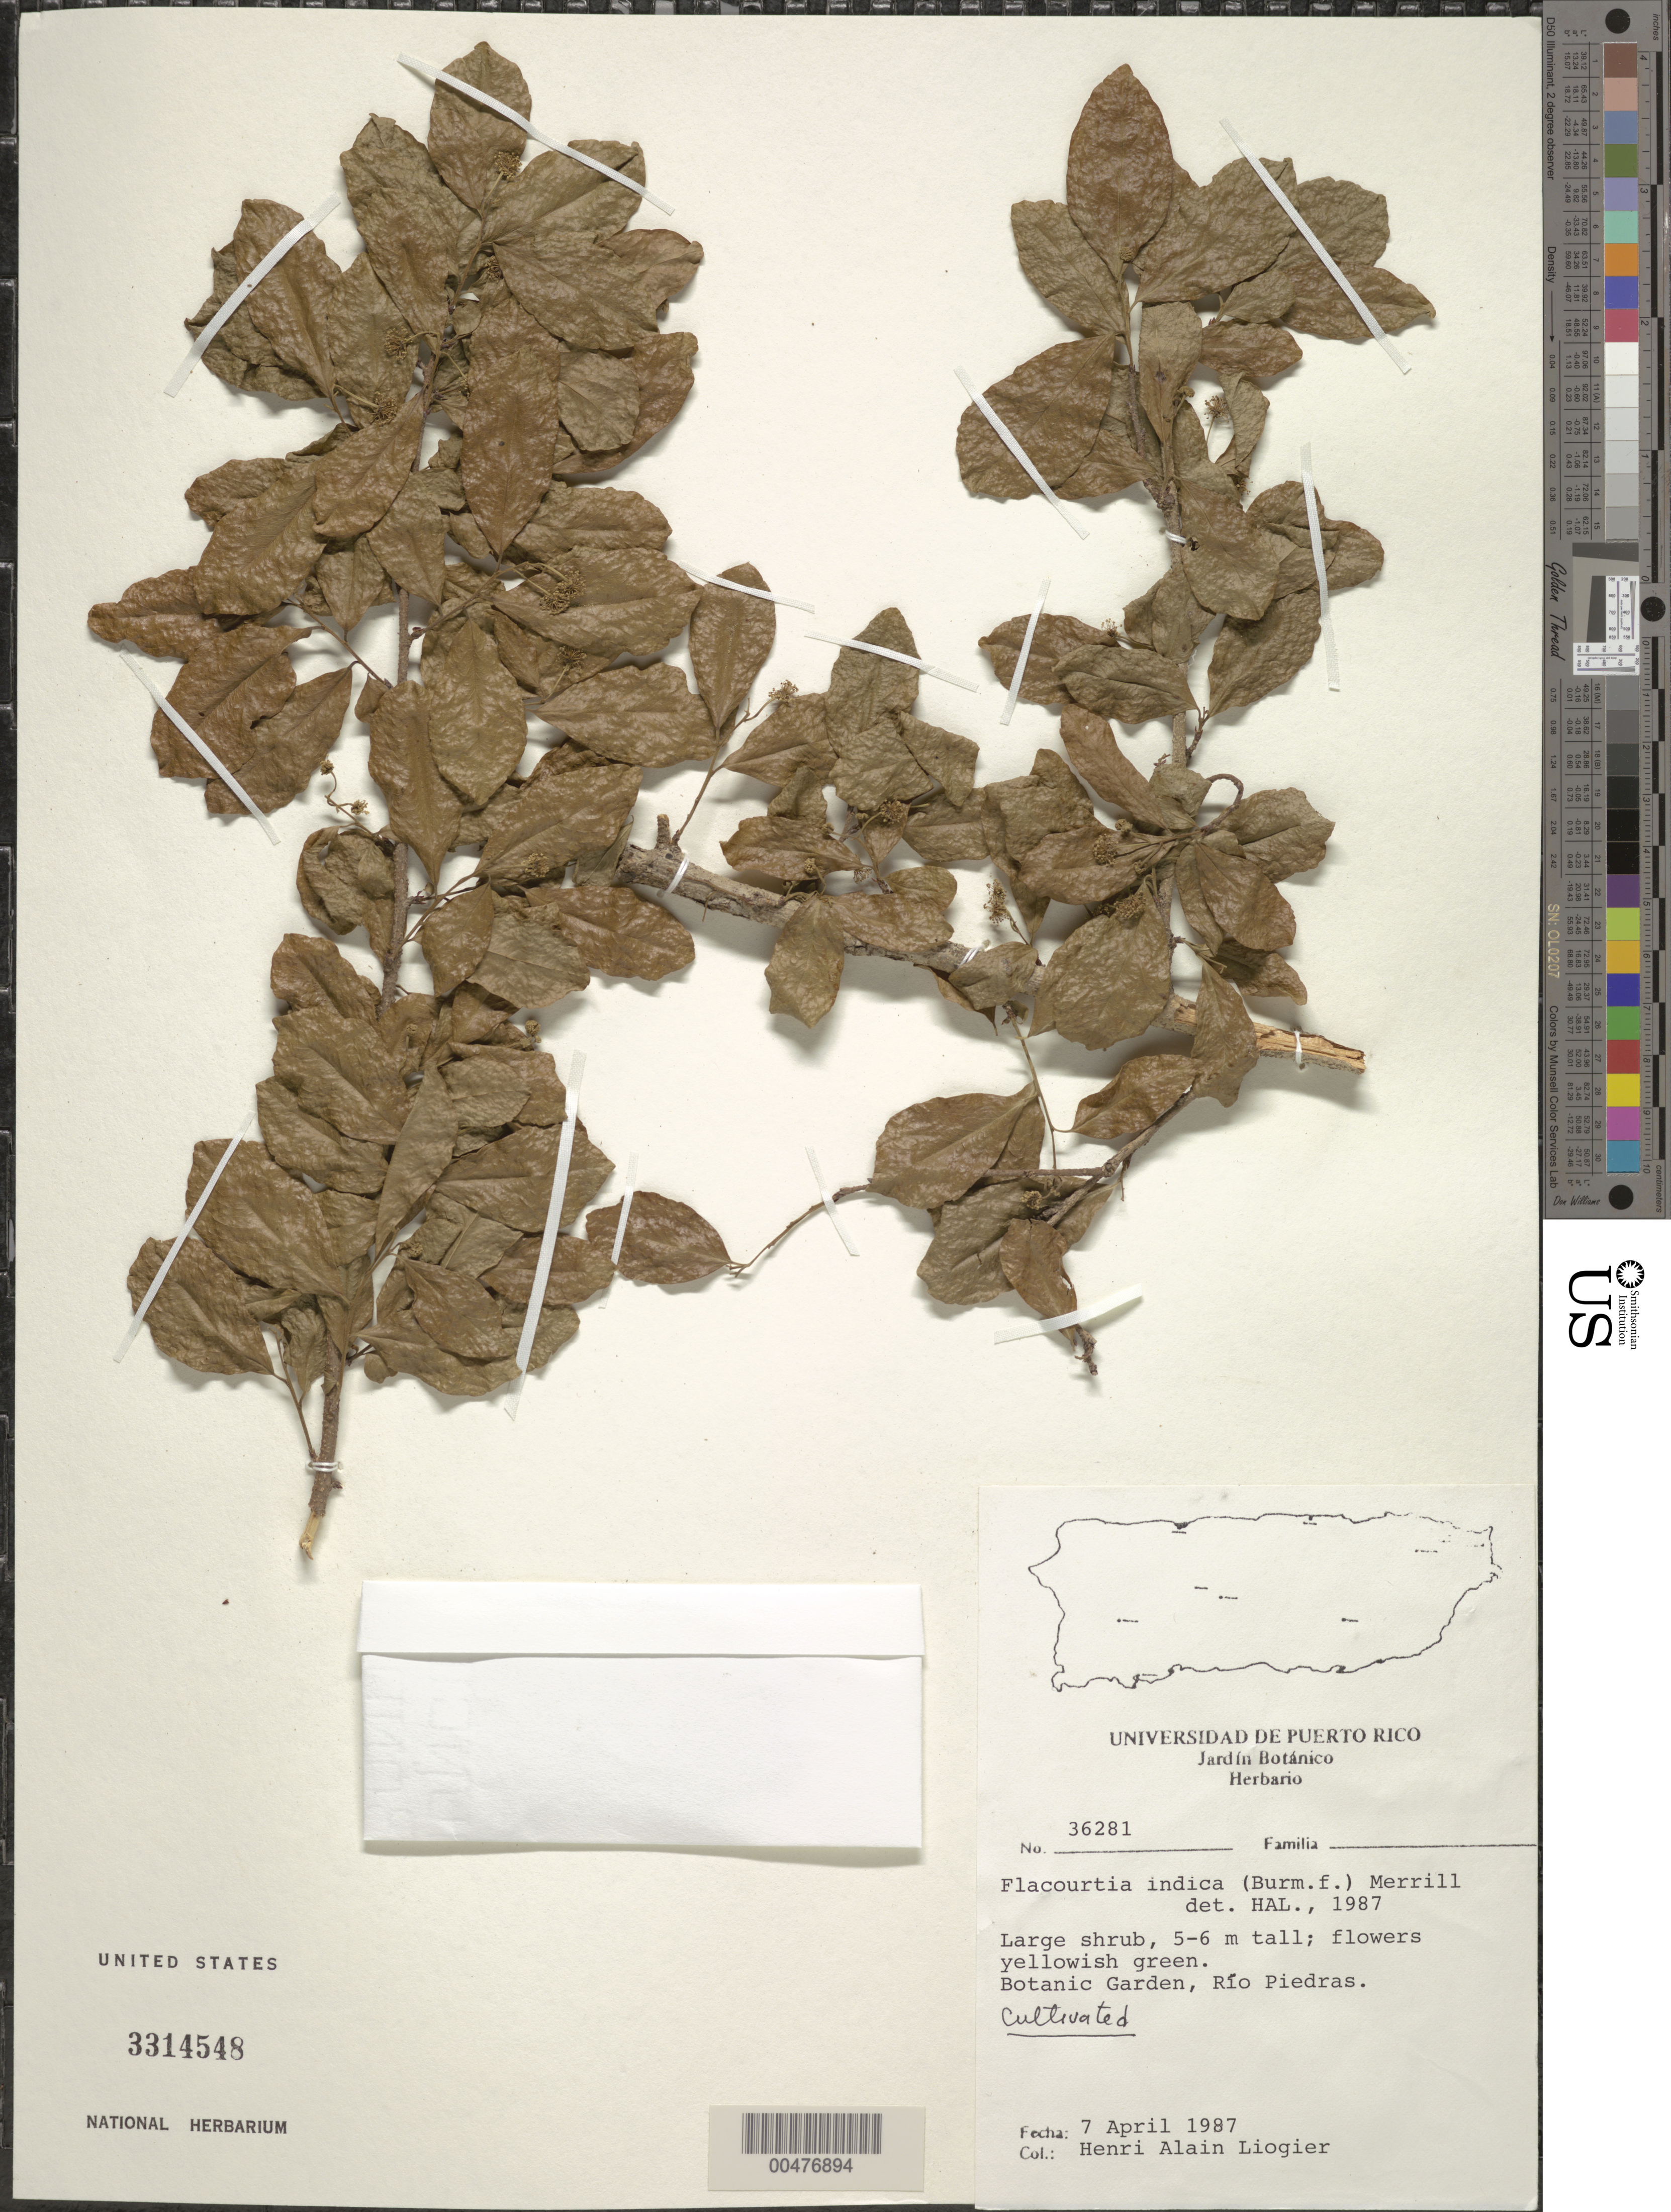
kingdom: Plantae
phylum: Tracheophyta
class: Magnoliopsida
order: Malpighiales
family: Salicaceae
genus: Flacourtia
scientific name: Flacourtia indica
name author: (Burm. f.) Merr.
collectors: A. H. Liogier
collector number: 36281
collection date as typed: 07 Apr 1987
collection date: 1987-04-07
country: Puerto Rico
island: Greater Antilles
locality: Botanic Garden, Río Piedras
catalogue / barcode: US 3314548